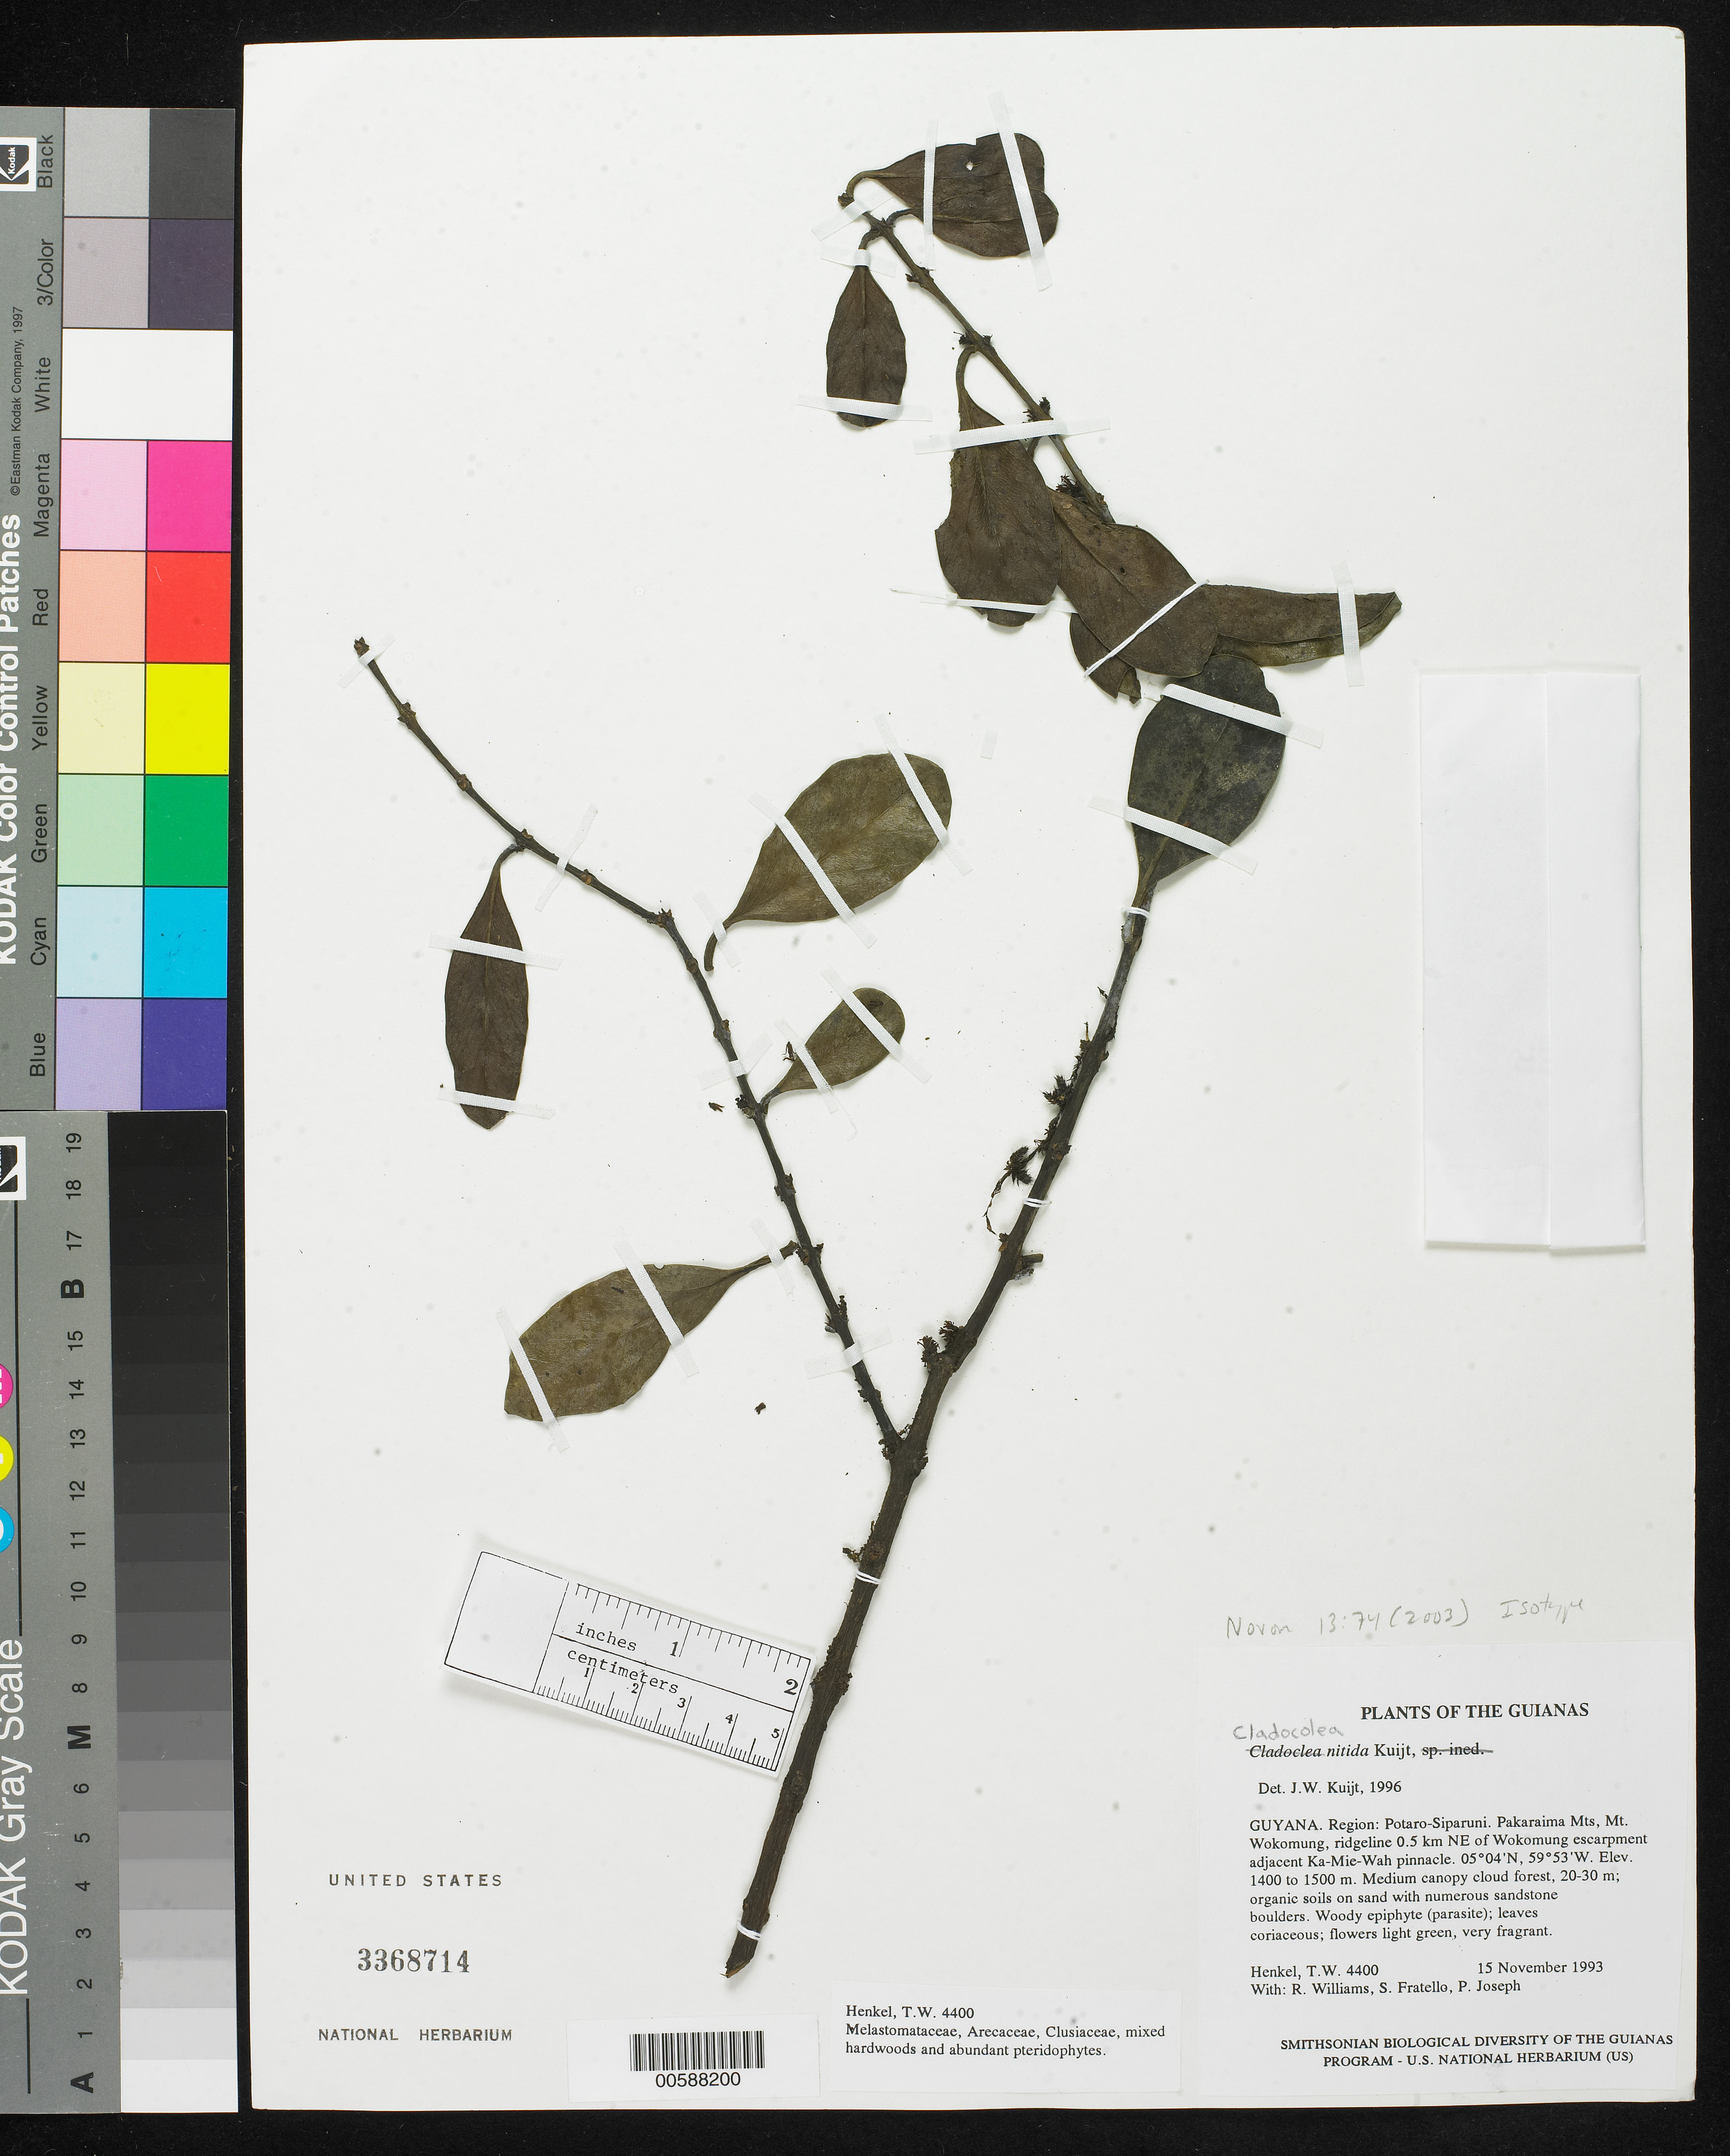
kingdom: Plantae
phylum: Tracheophyta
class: Magnoliopsida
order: Santalales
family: Loranthaceae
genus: Cladocolea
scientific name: Cladocolea nitida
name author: Kuijt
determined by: Kuijt, Job, (CANADA)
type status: Isotype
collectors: T. Henkel, R. Williams, S. Fratello & P. Joseph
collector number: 4400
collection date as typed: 15 Nov 1993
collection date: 1993-11-15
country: Guyana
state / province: Potaro-Siparuni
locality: Pakaraima mts., Mt. Wokomung, ridgeline 0.5 km NE of Wokomung escarpment adjacent Ka-Mie-Wah pinnacle.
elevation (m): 1400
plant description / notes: Holotype at LEA.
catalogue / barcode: US 3368714